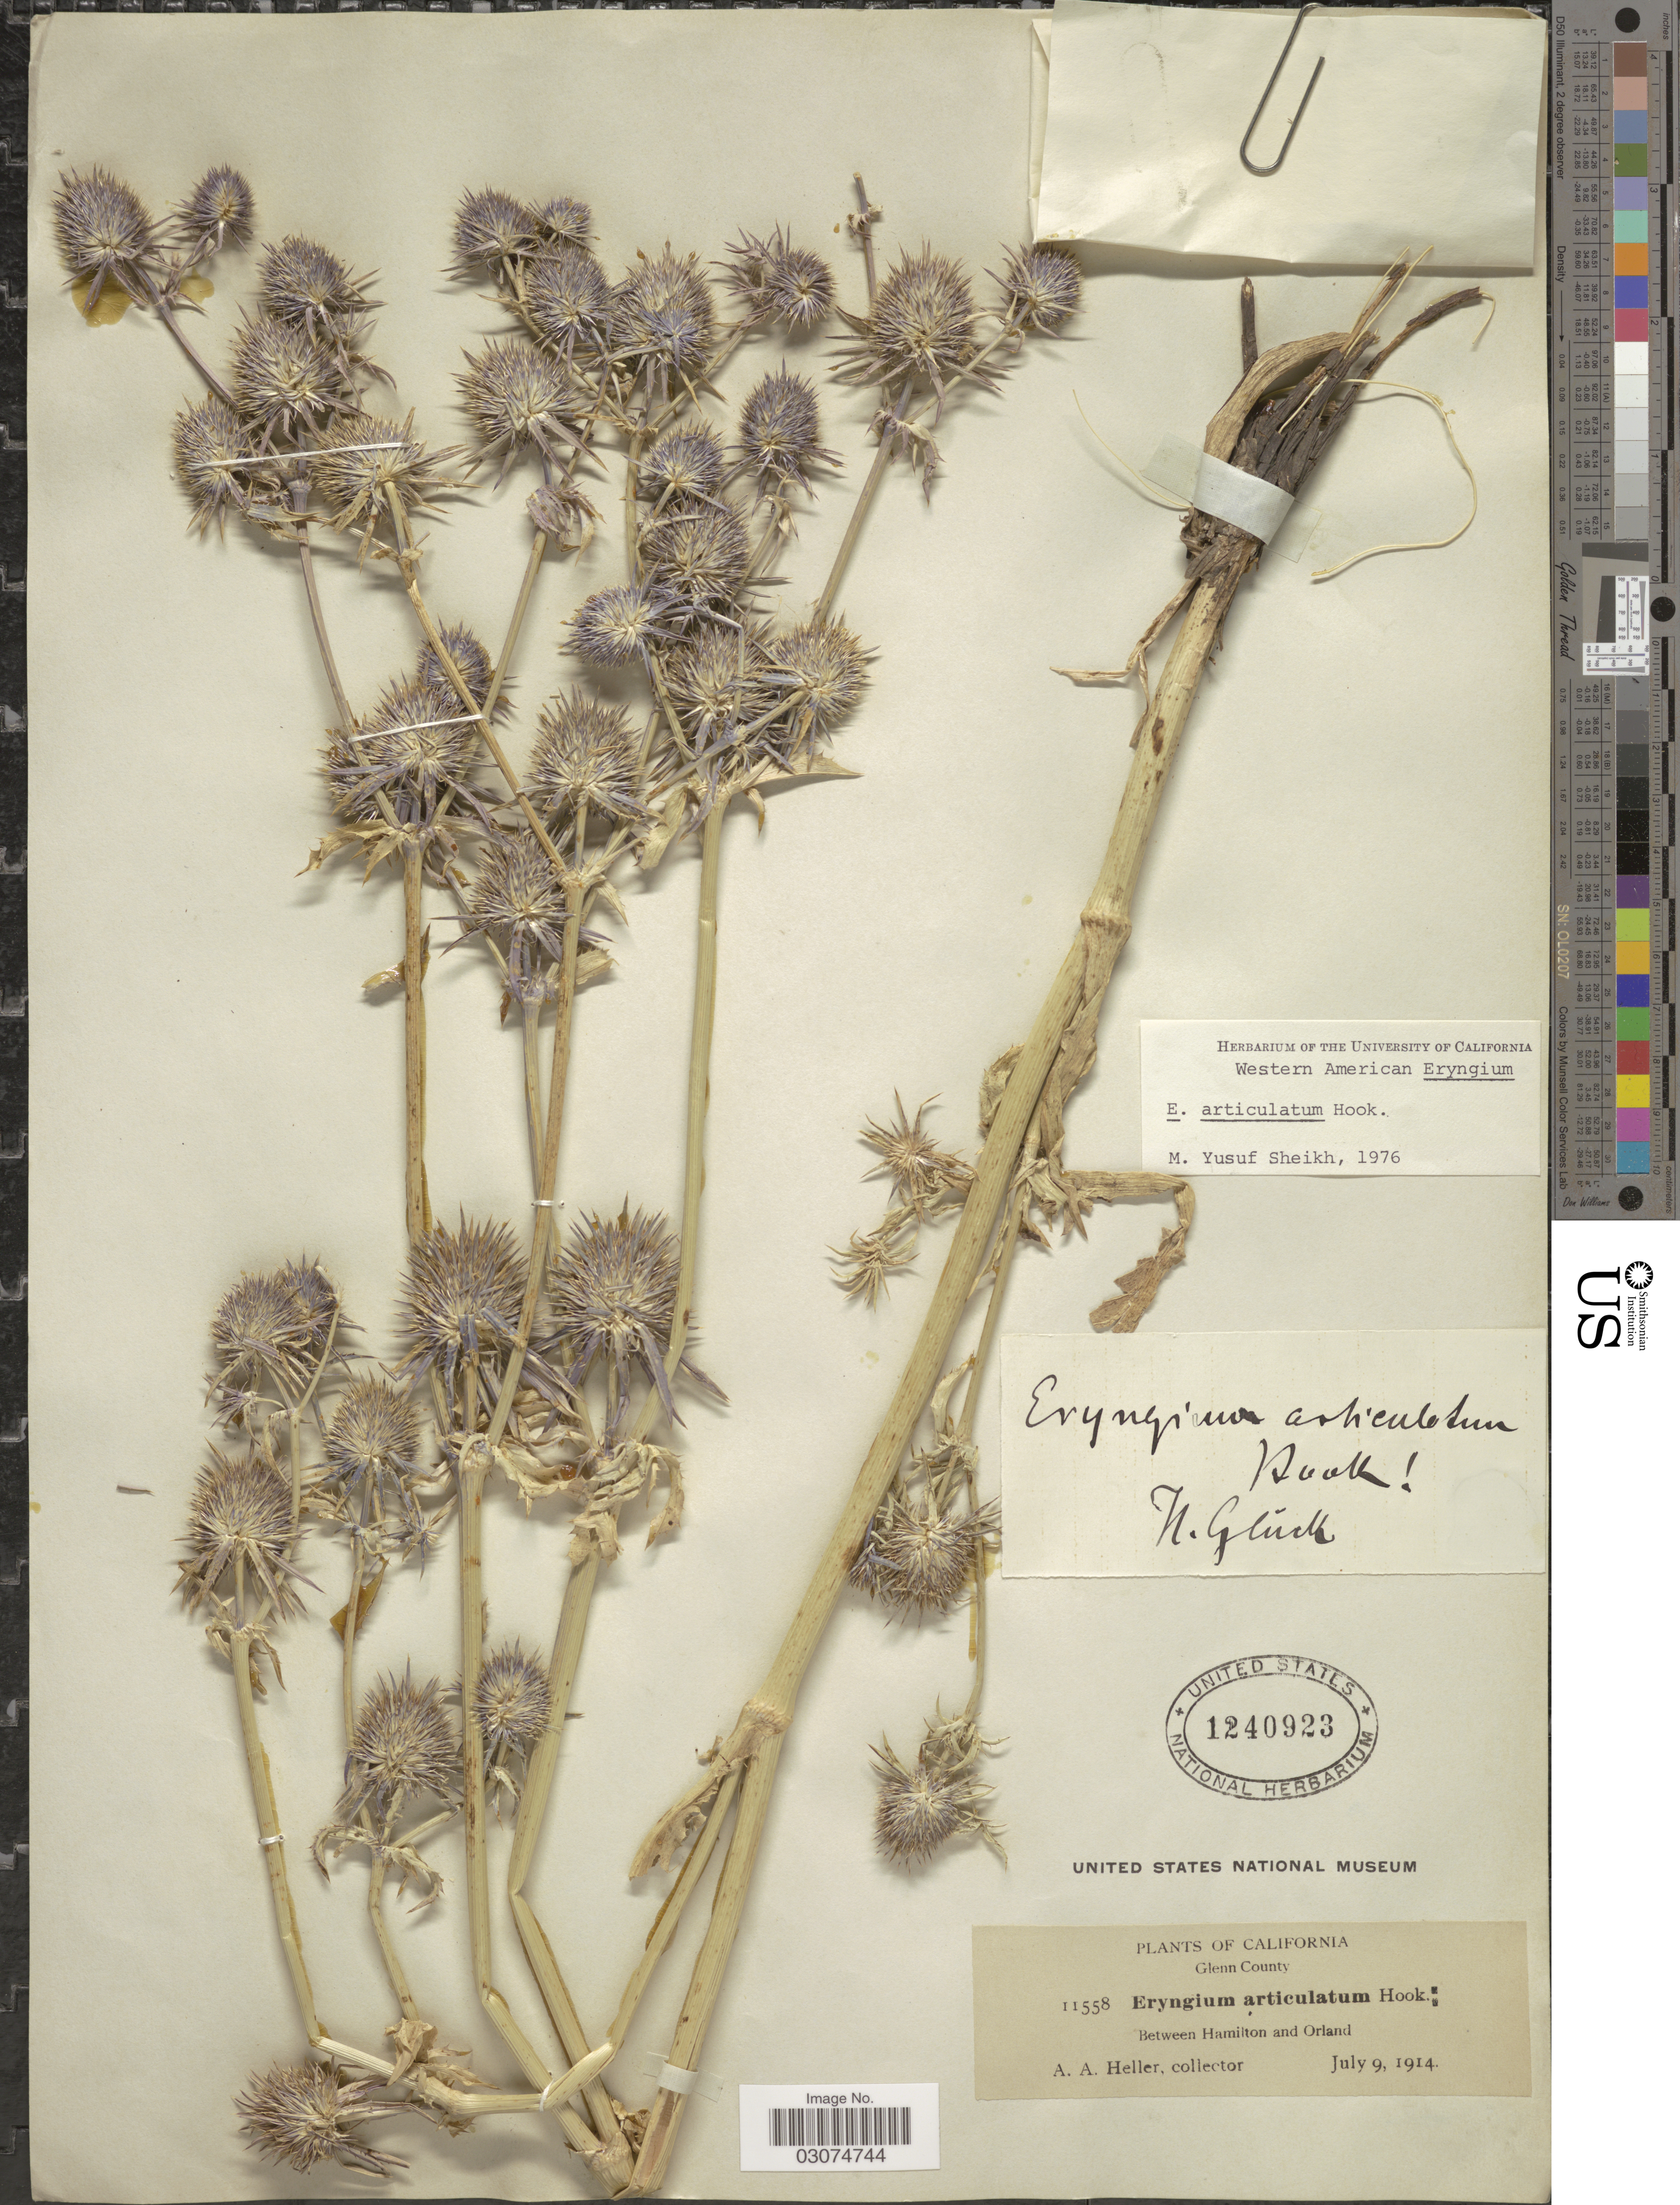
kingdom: Plantae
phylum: Tracheophyta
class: Magnoliopsida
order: Apiales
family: Apiaceae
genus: Eryngium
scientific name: Eryngium articulatum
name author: Hook.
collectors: A. A. Heller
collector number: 11558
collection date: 1914-07-09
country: United States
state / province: California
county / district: Glenn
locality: Glenn County. Between Hamilton and Orland.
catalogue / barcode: US 1240923